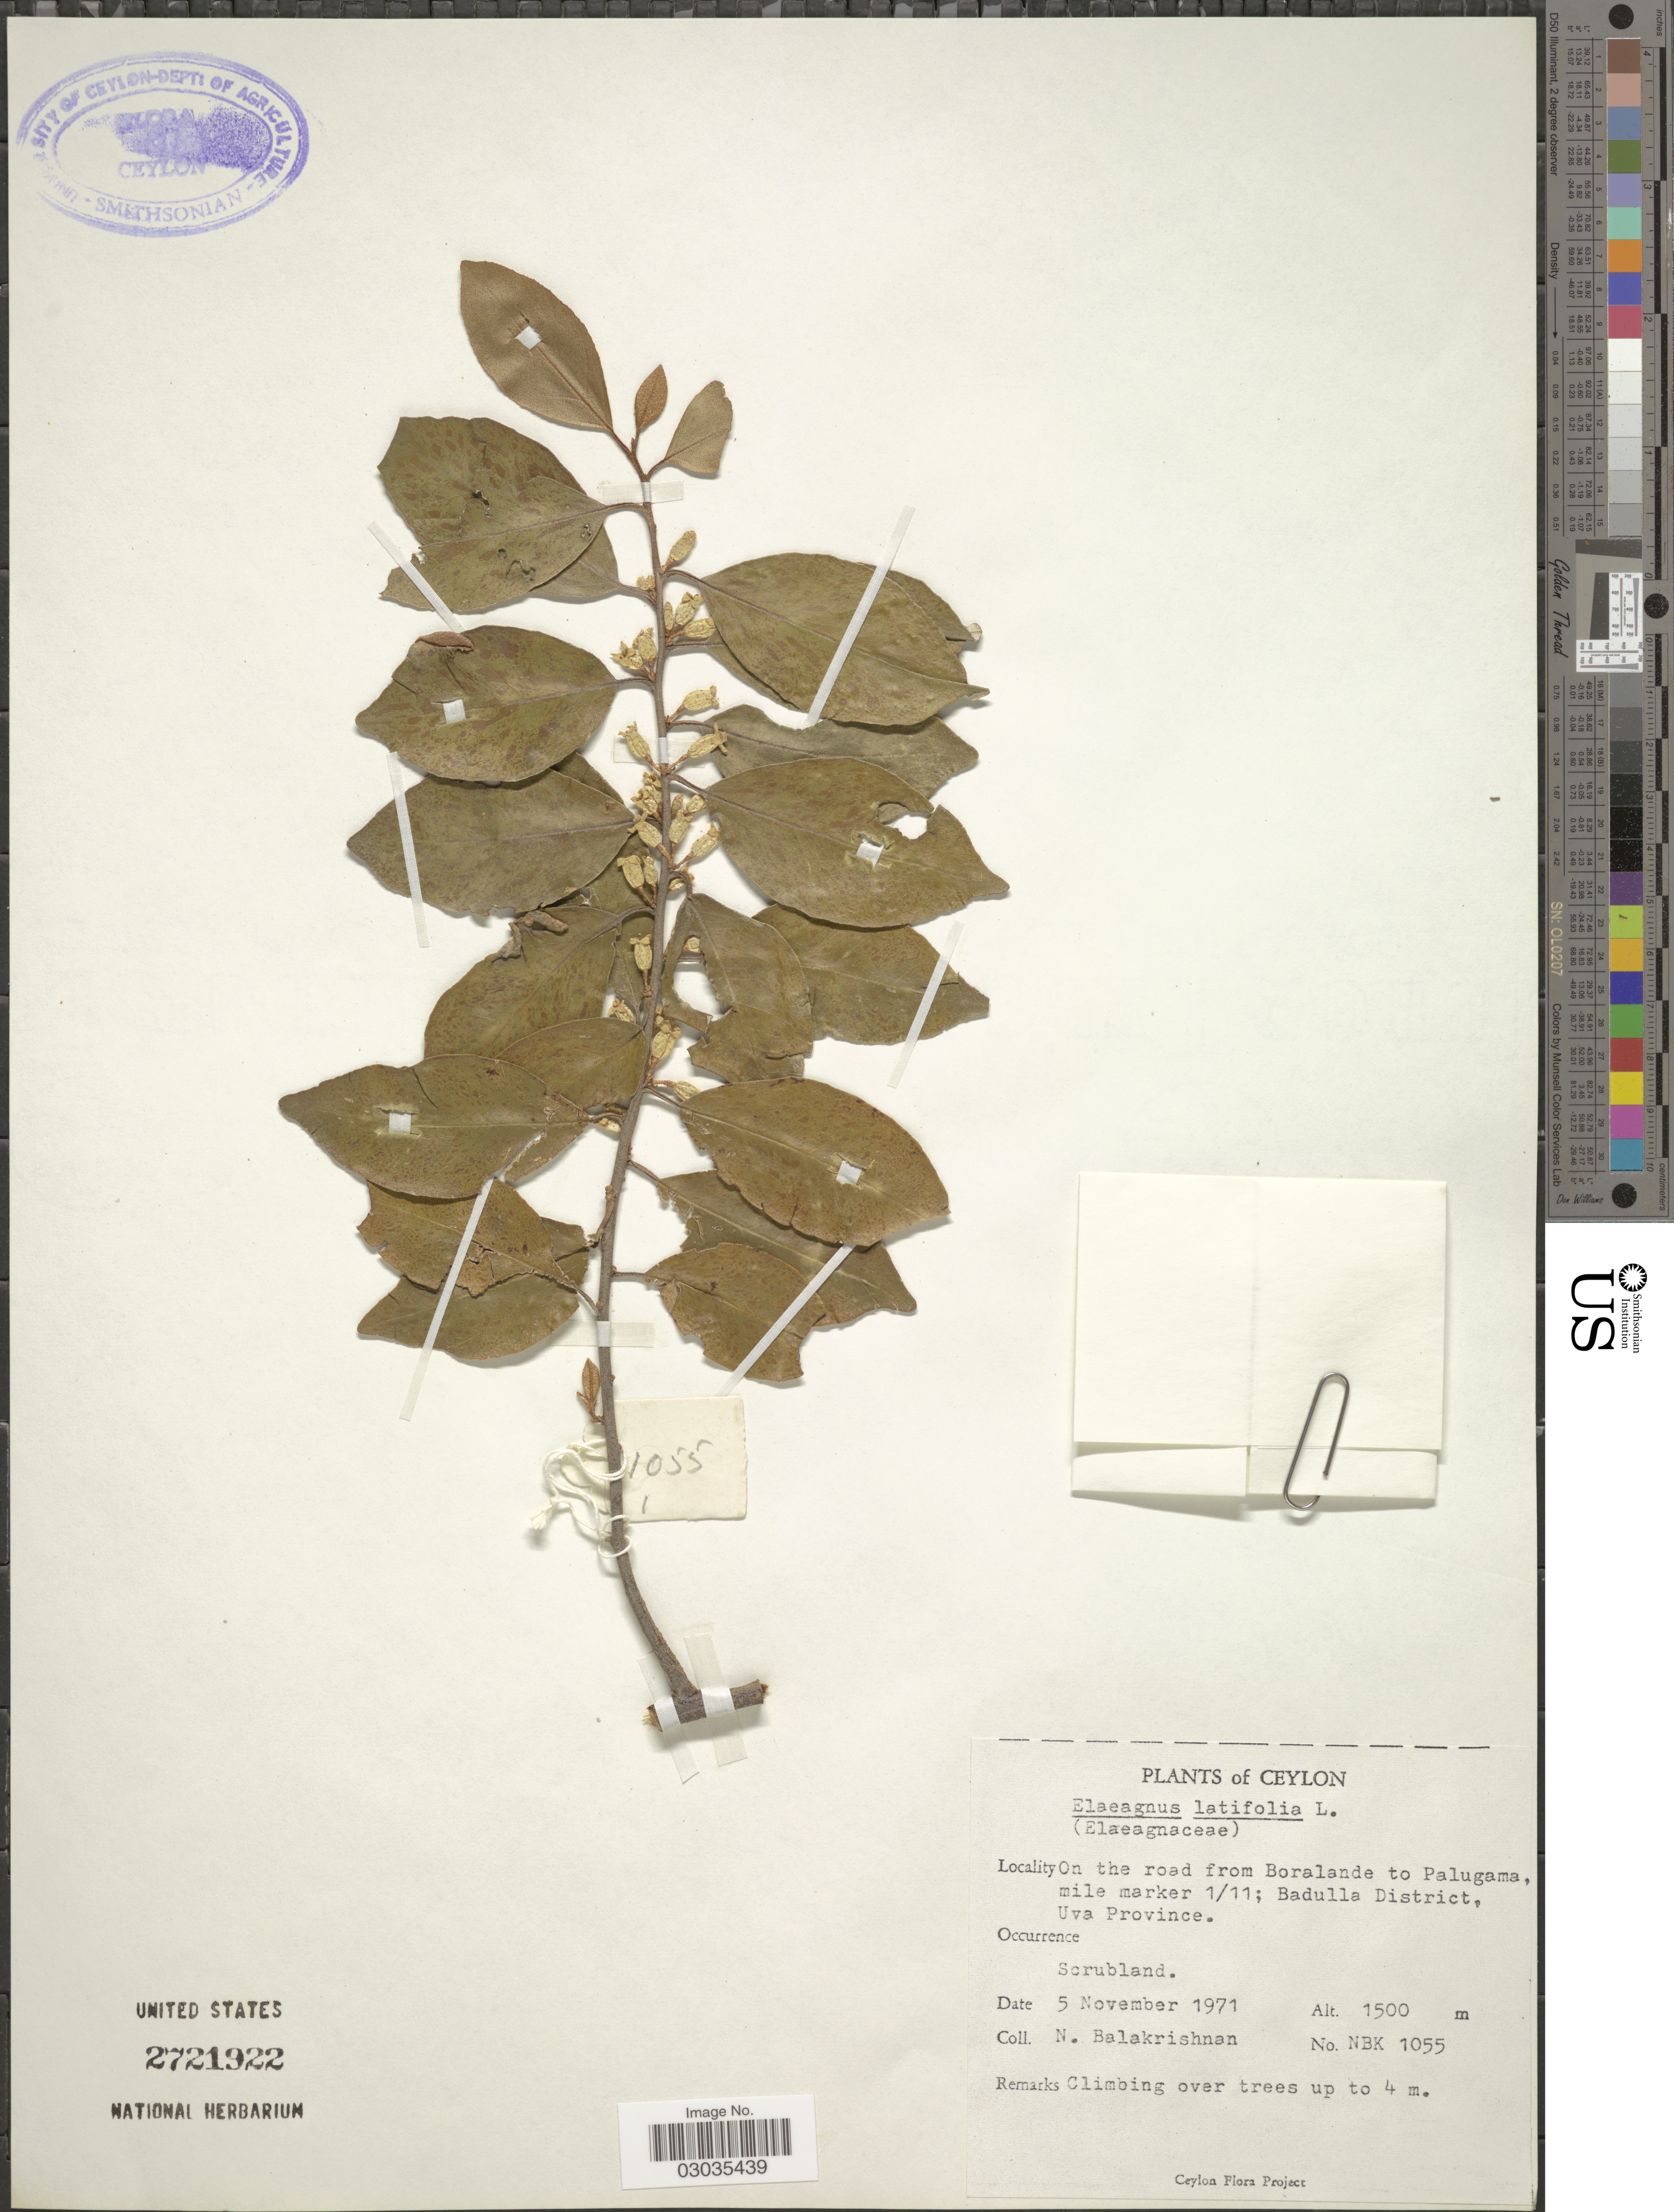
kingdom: Plantae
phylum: Tracheophyta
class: Magnoliopsida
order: Rosales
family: Elaeagnaceae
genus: Elaeagnus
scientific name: Elaeagnus latifolia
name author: L.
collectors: N. Balakrishnan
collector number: NBK 1055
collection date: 1971-11-05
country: Sri Lanka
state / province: Uva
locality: Ceylon. On the road from Boralande to Palugama, mile marker 1/11; Badulla District.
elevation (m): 1500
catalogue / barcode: US 2721922